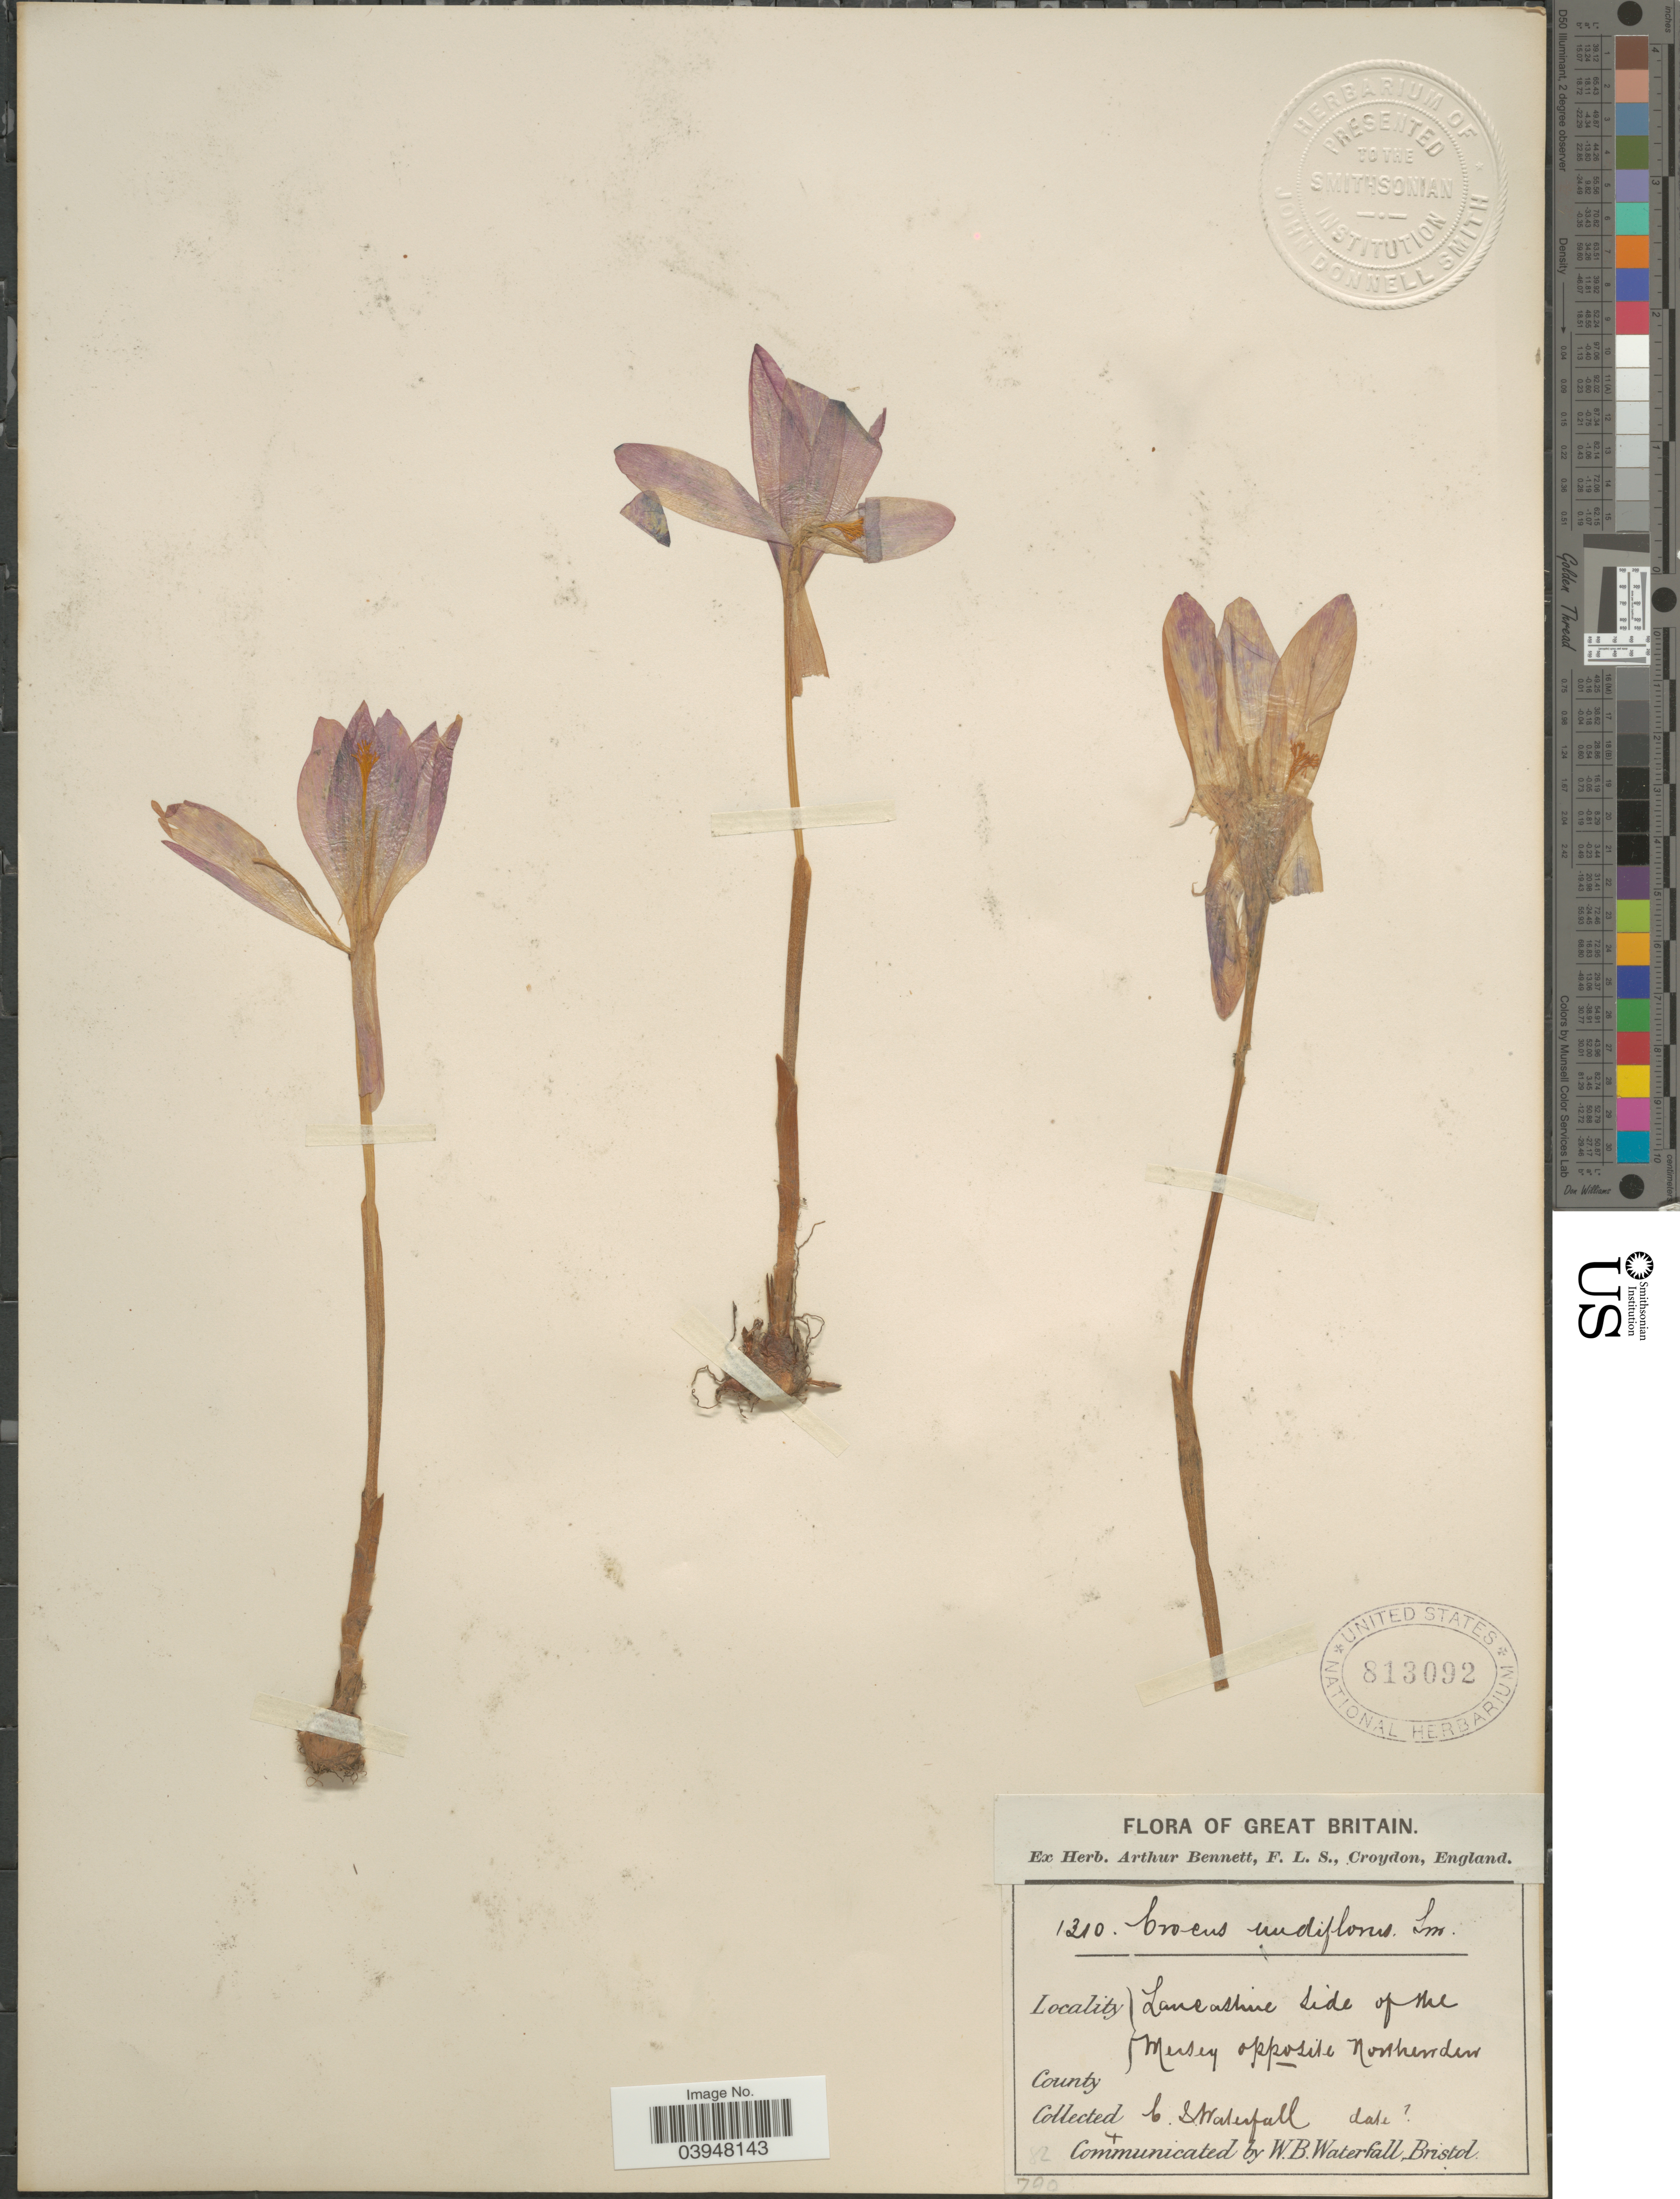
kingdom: Plantae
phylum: Tracheophyta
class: Liliopsida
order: Asparagales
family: Iridaceae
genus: Crocus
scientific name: Crocus nudiflorus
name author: Sm.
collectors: W. B. Waterfall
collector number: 1310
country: United Kingdom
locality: Great Britain. Lancashire side of the Mersey opposite Northenden.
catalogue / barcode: US 813092